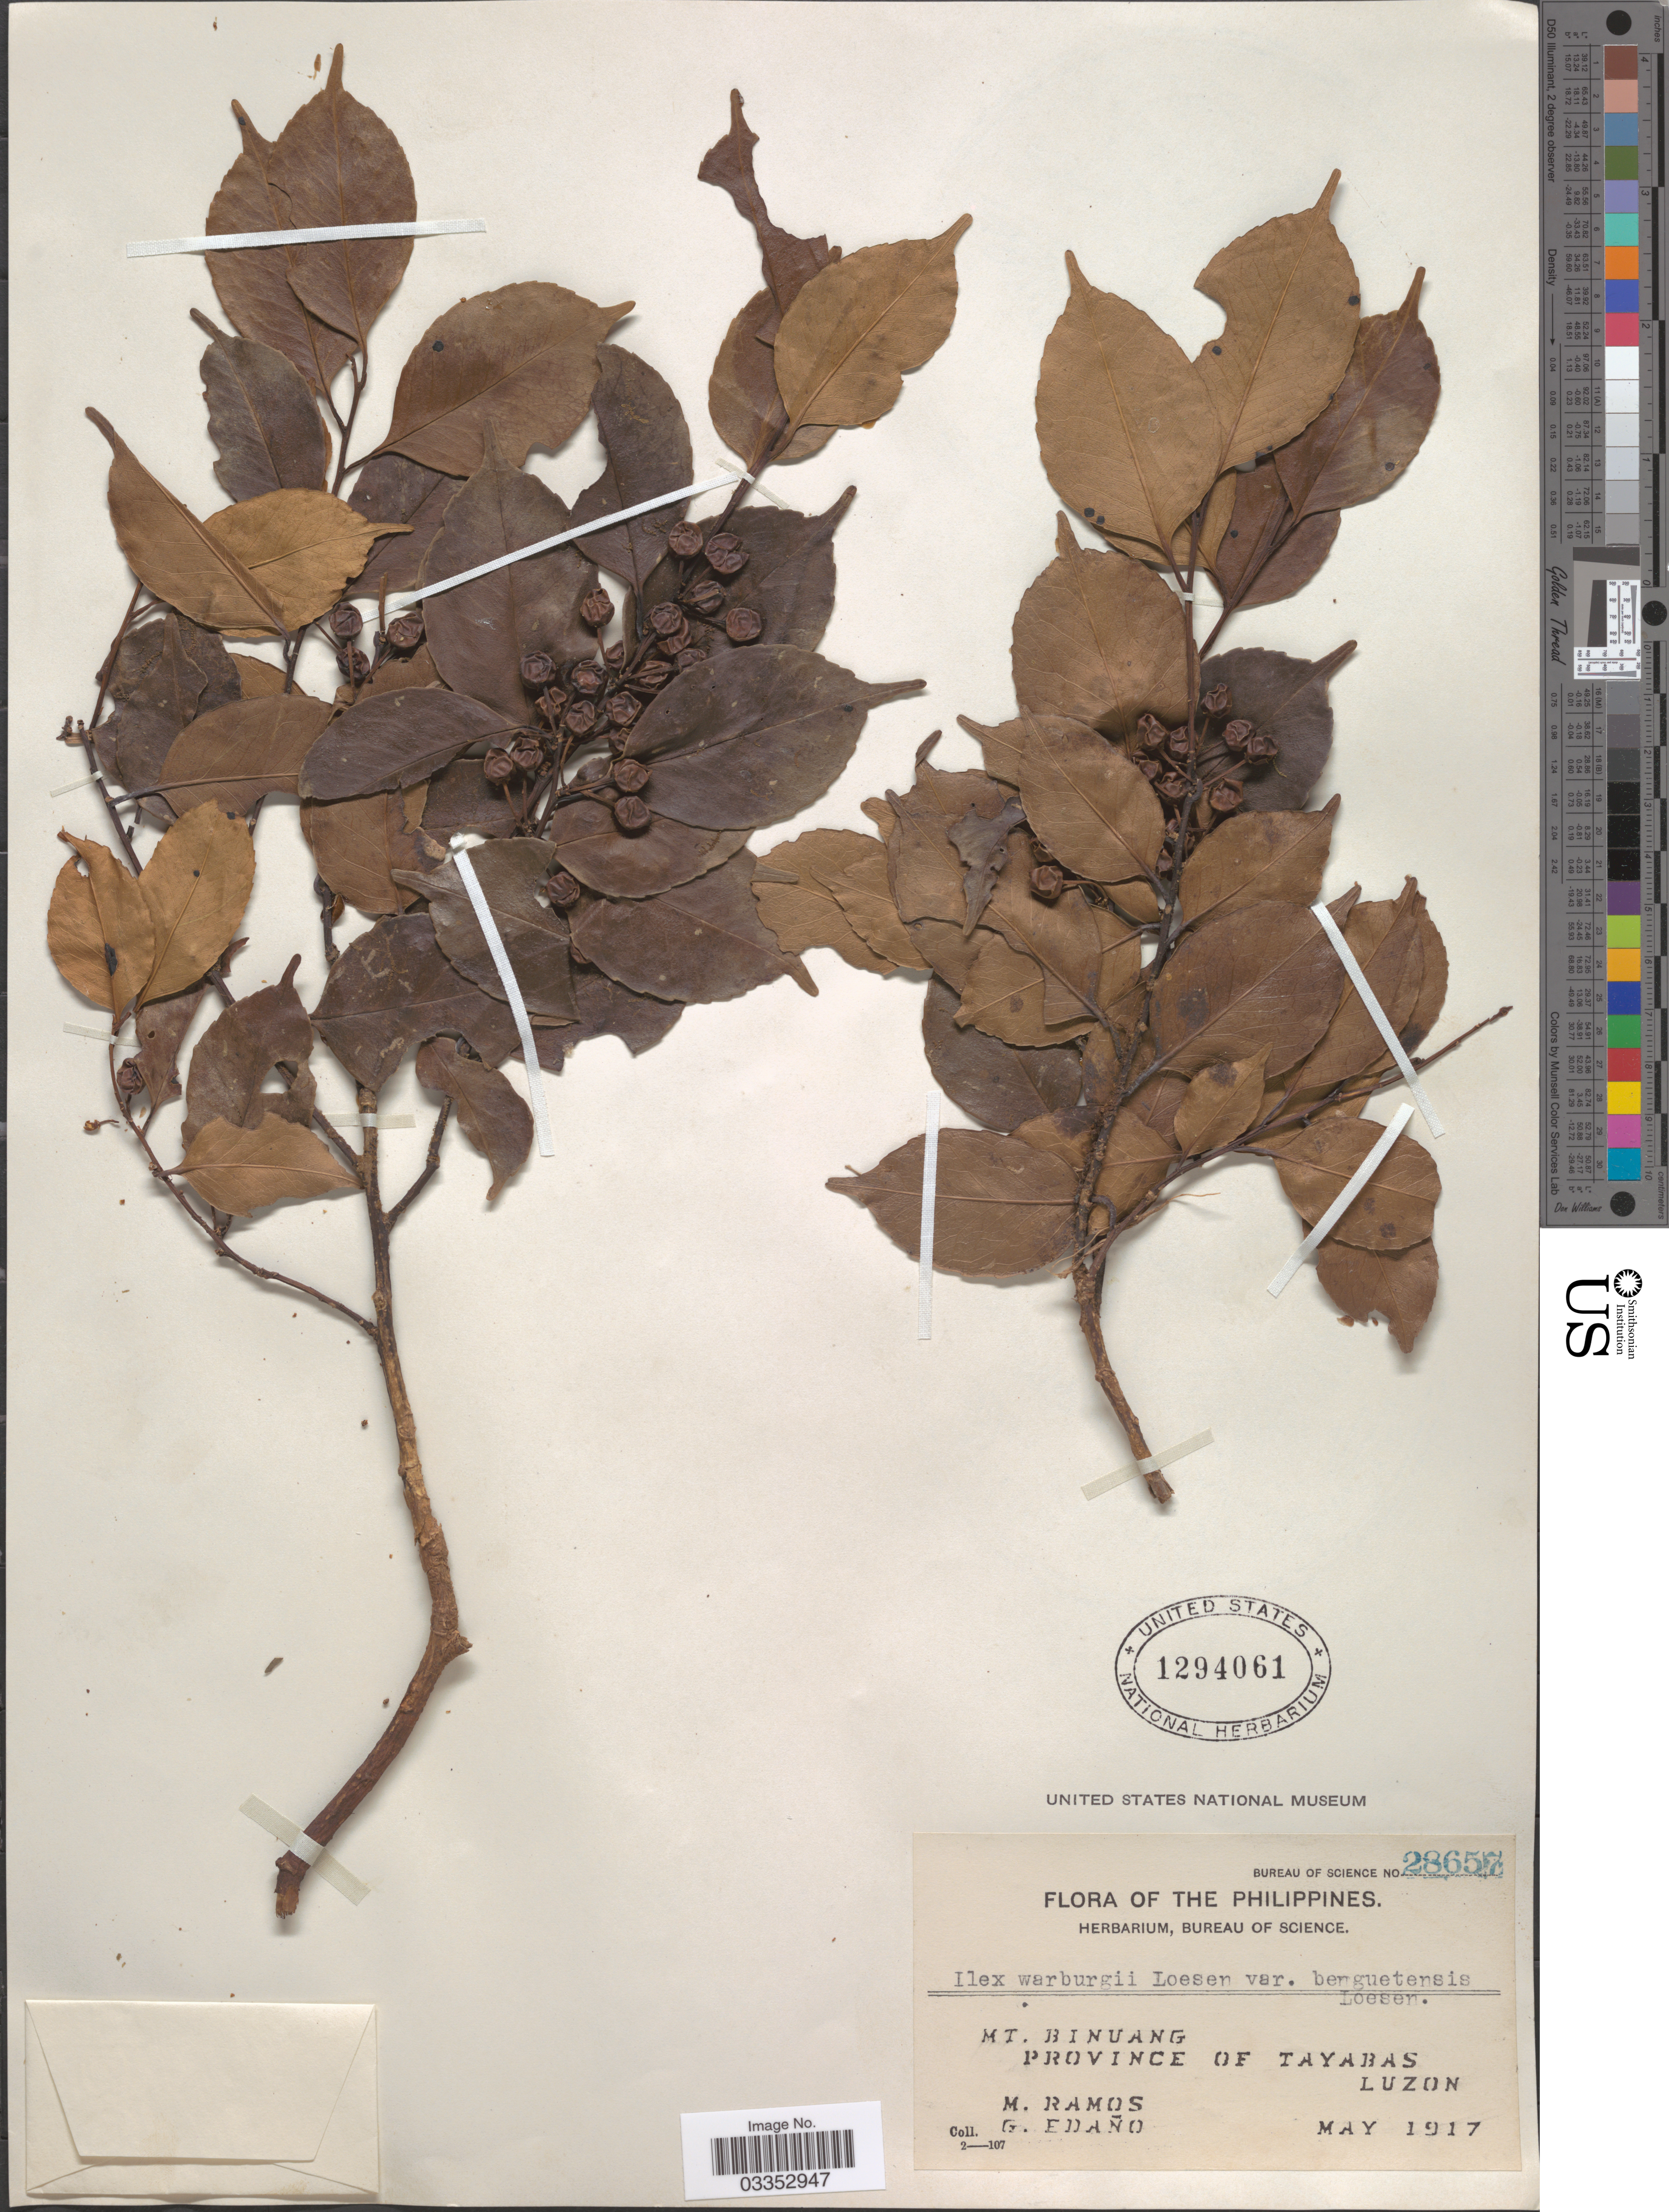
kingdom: Plantae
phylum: Tracheophyta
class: Magnoliopsida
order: Aquifoliales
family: Aquifoliaceae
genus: Ilex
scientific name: Ilex warburgii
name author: Loes.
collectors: M. Ramos & G. Edaño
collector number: Bureau of Science 28657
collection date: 1917-05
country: Philippines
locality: Mt. Binuang, Province of Tayabas, Luzon.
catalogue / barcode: US 1294061